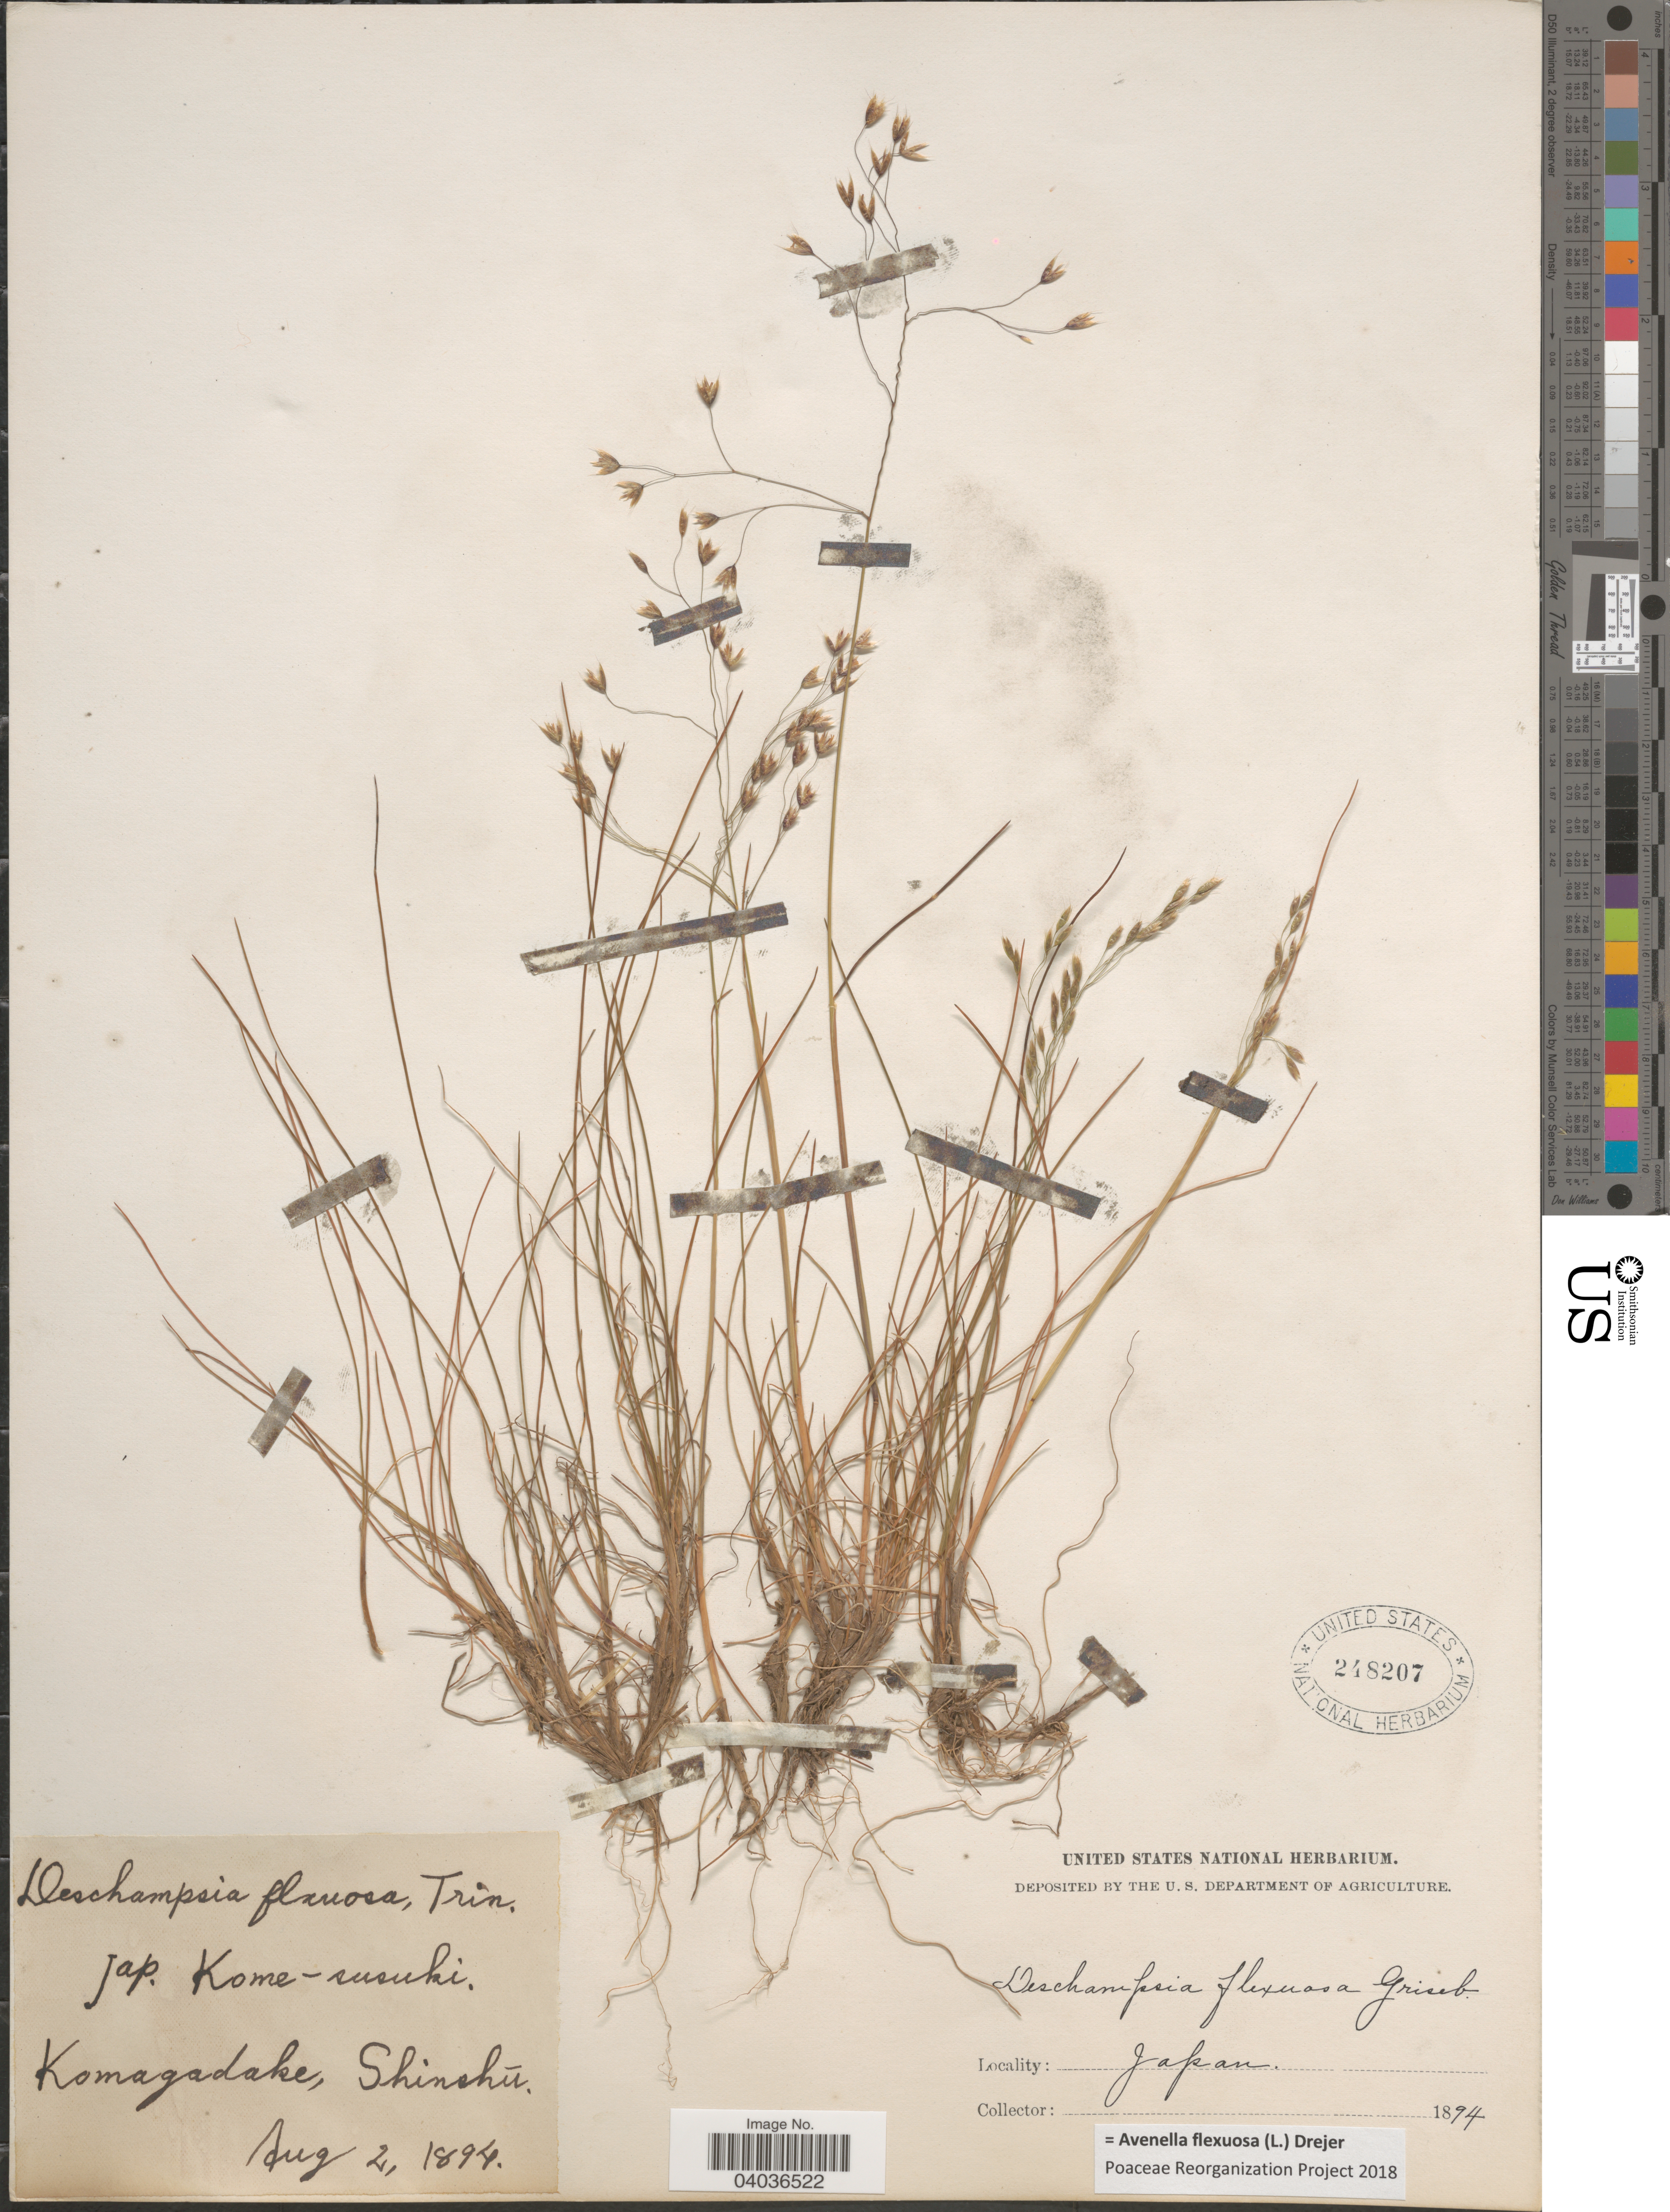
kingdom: Plantae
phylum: Tracheophyta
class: Liliopsida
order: Poales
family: Poaceae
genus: Avenella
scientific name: Avenella flexuosa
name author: (L.) Drejer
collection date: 1894-08-02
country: Japan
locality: Komagadake, Shinshú.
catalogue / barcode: US 248207